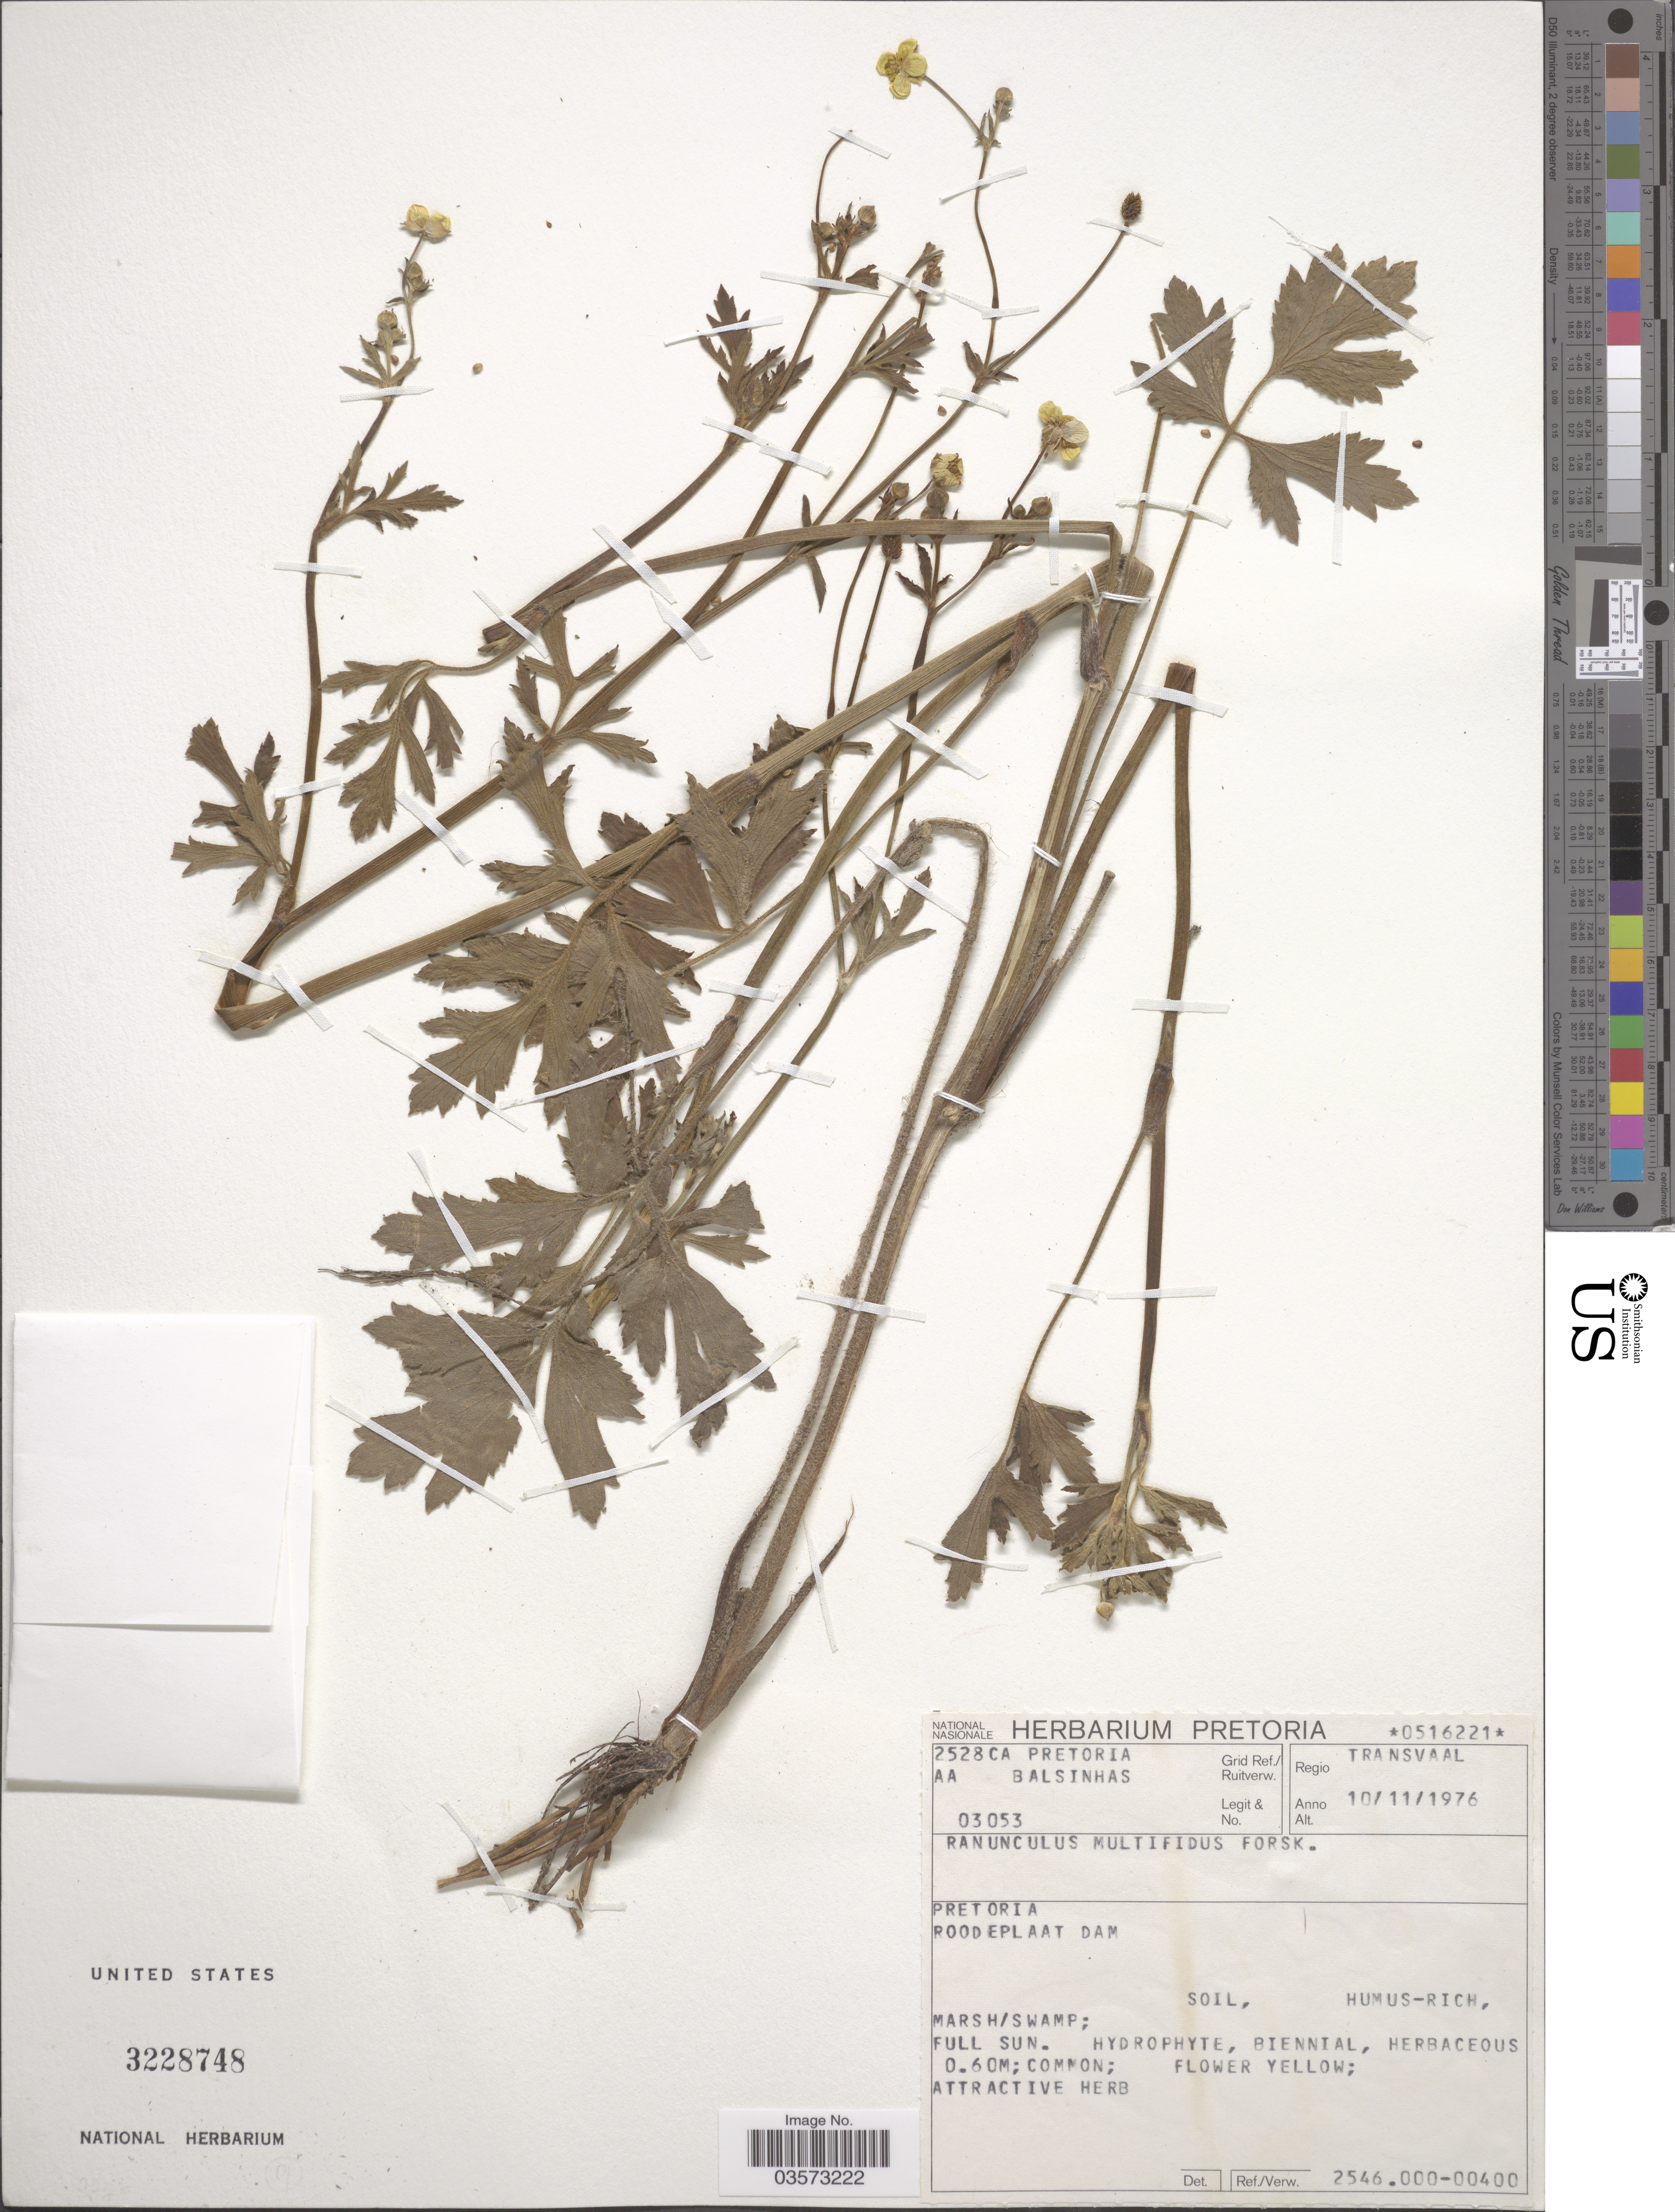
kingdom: Plantae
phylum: Tracheophyta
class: Magnoliopsida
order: Ranunculales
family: Ranunculaceae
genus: Ranunculus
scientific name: Ranunculus multifidus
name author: Forssk.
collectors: A. A. Balsinhas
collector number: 03053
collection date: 1976-11-10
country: South Africa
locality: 2528 CA Pretoria Grid Ref./Ruiterverw. Regio Transvaal. Pretoria Roodeplaats Dam.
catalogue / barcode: US 3228748